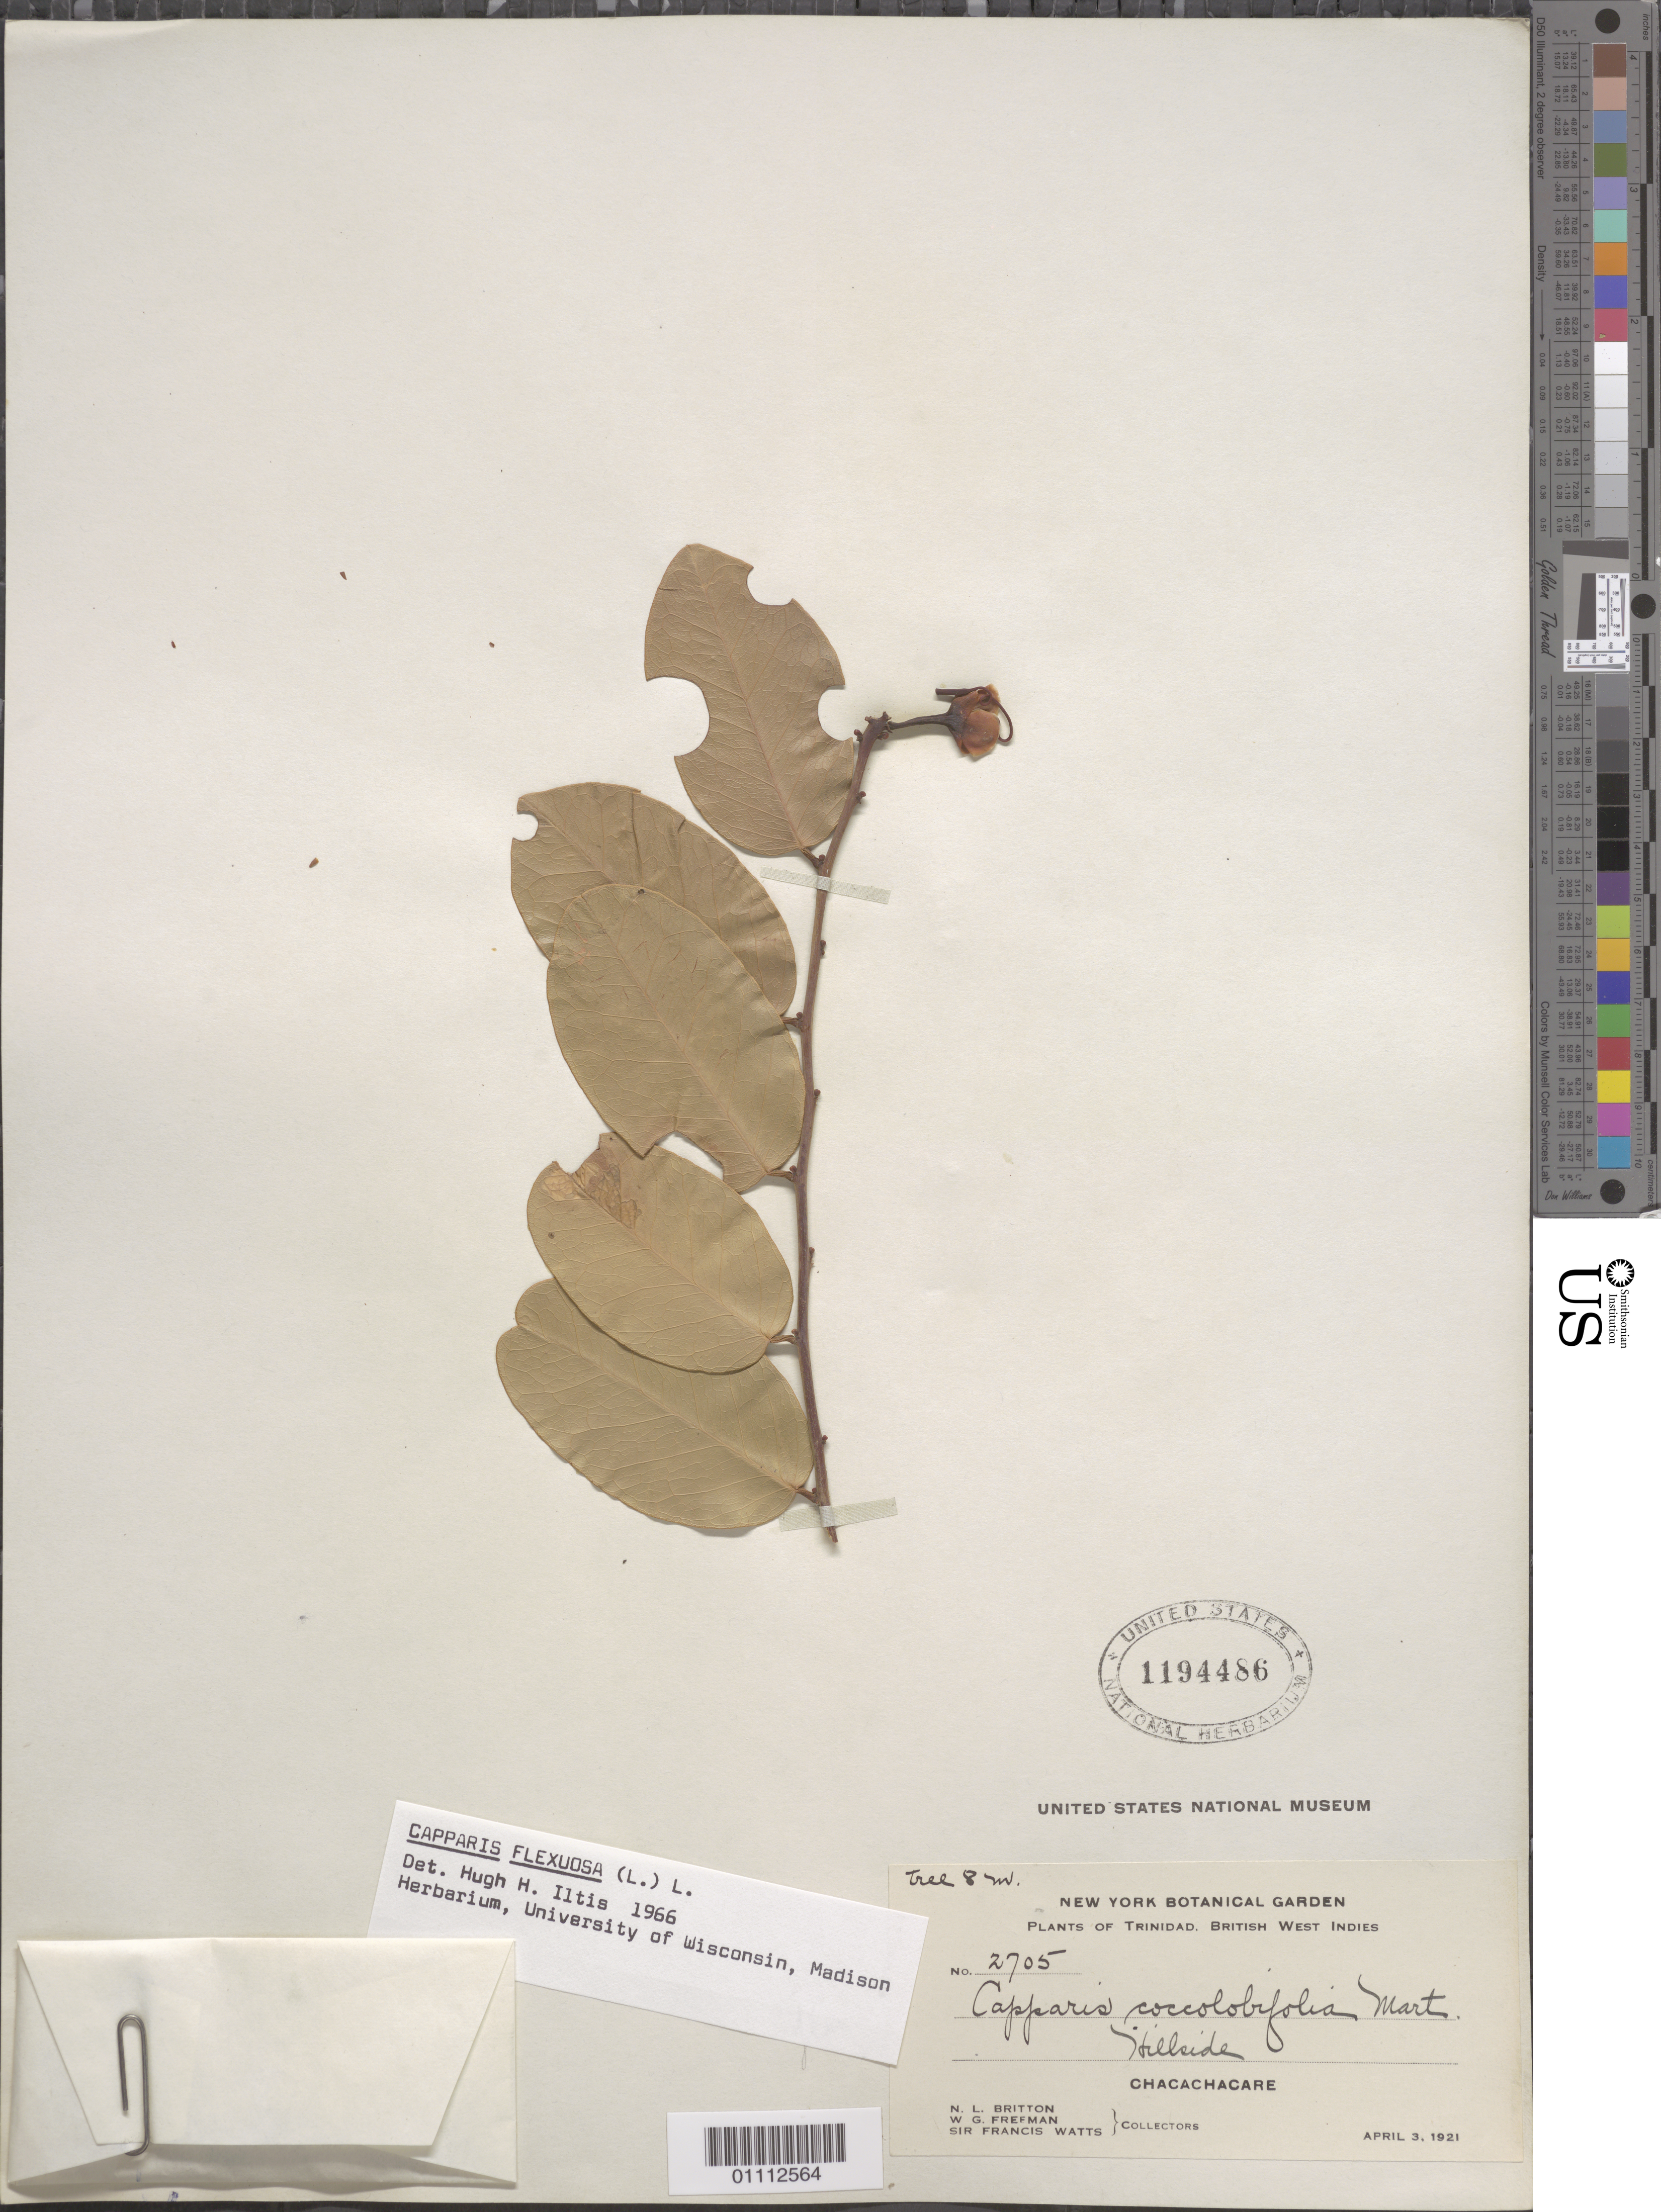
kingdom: Plantae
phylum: Tracheophyta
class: Magnoliopsida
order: Brassicales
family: Capparaceae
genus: Cynophalla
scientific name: Cynophalla hastata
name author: (Jacq.) J. Presl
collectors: N. Britton, W. Freeman & F. Watts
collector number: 2705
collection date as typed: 03 Apr 1921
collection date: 1921-04-03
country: Trinidad and Tobago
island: Trinidad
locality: Hillside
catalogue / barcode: US 1194486